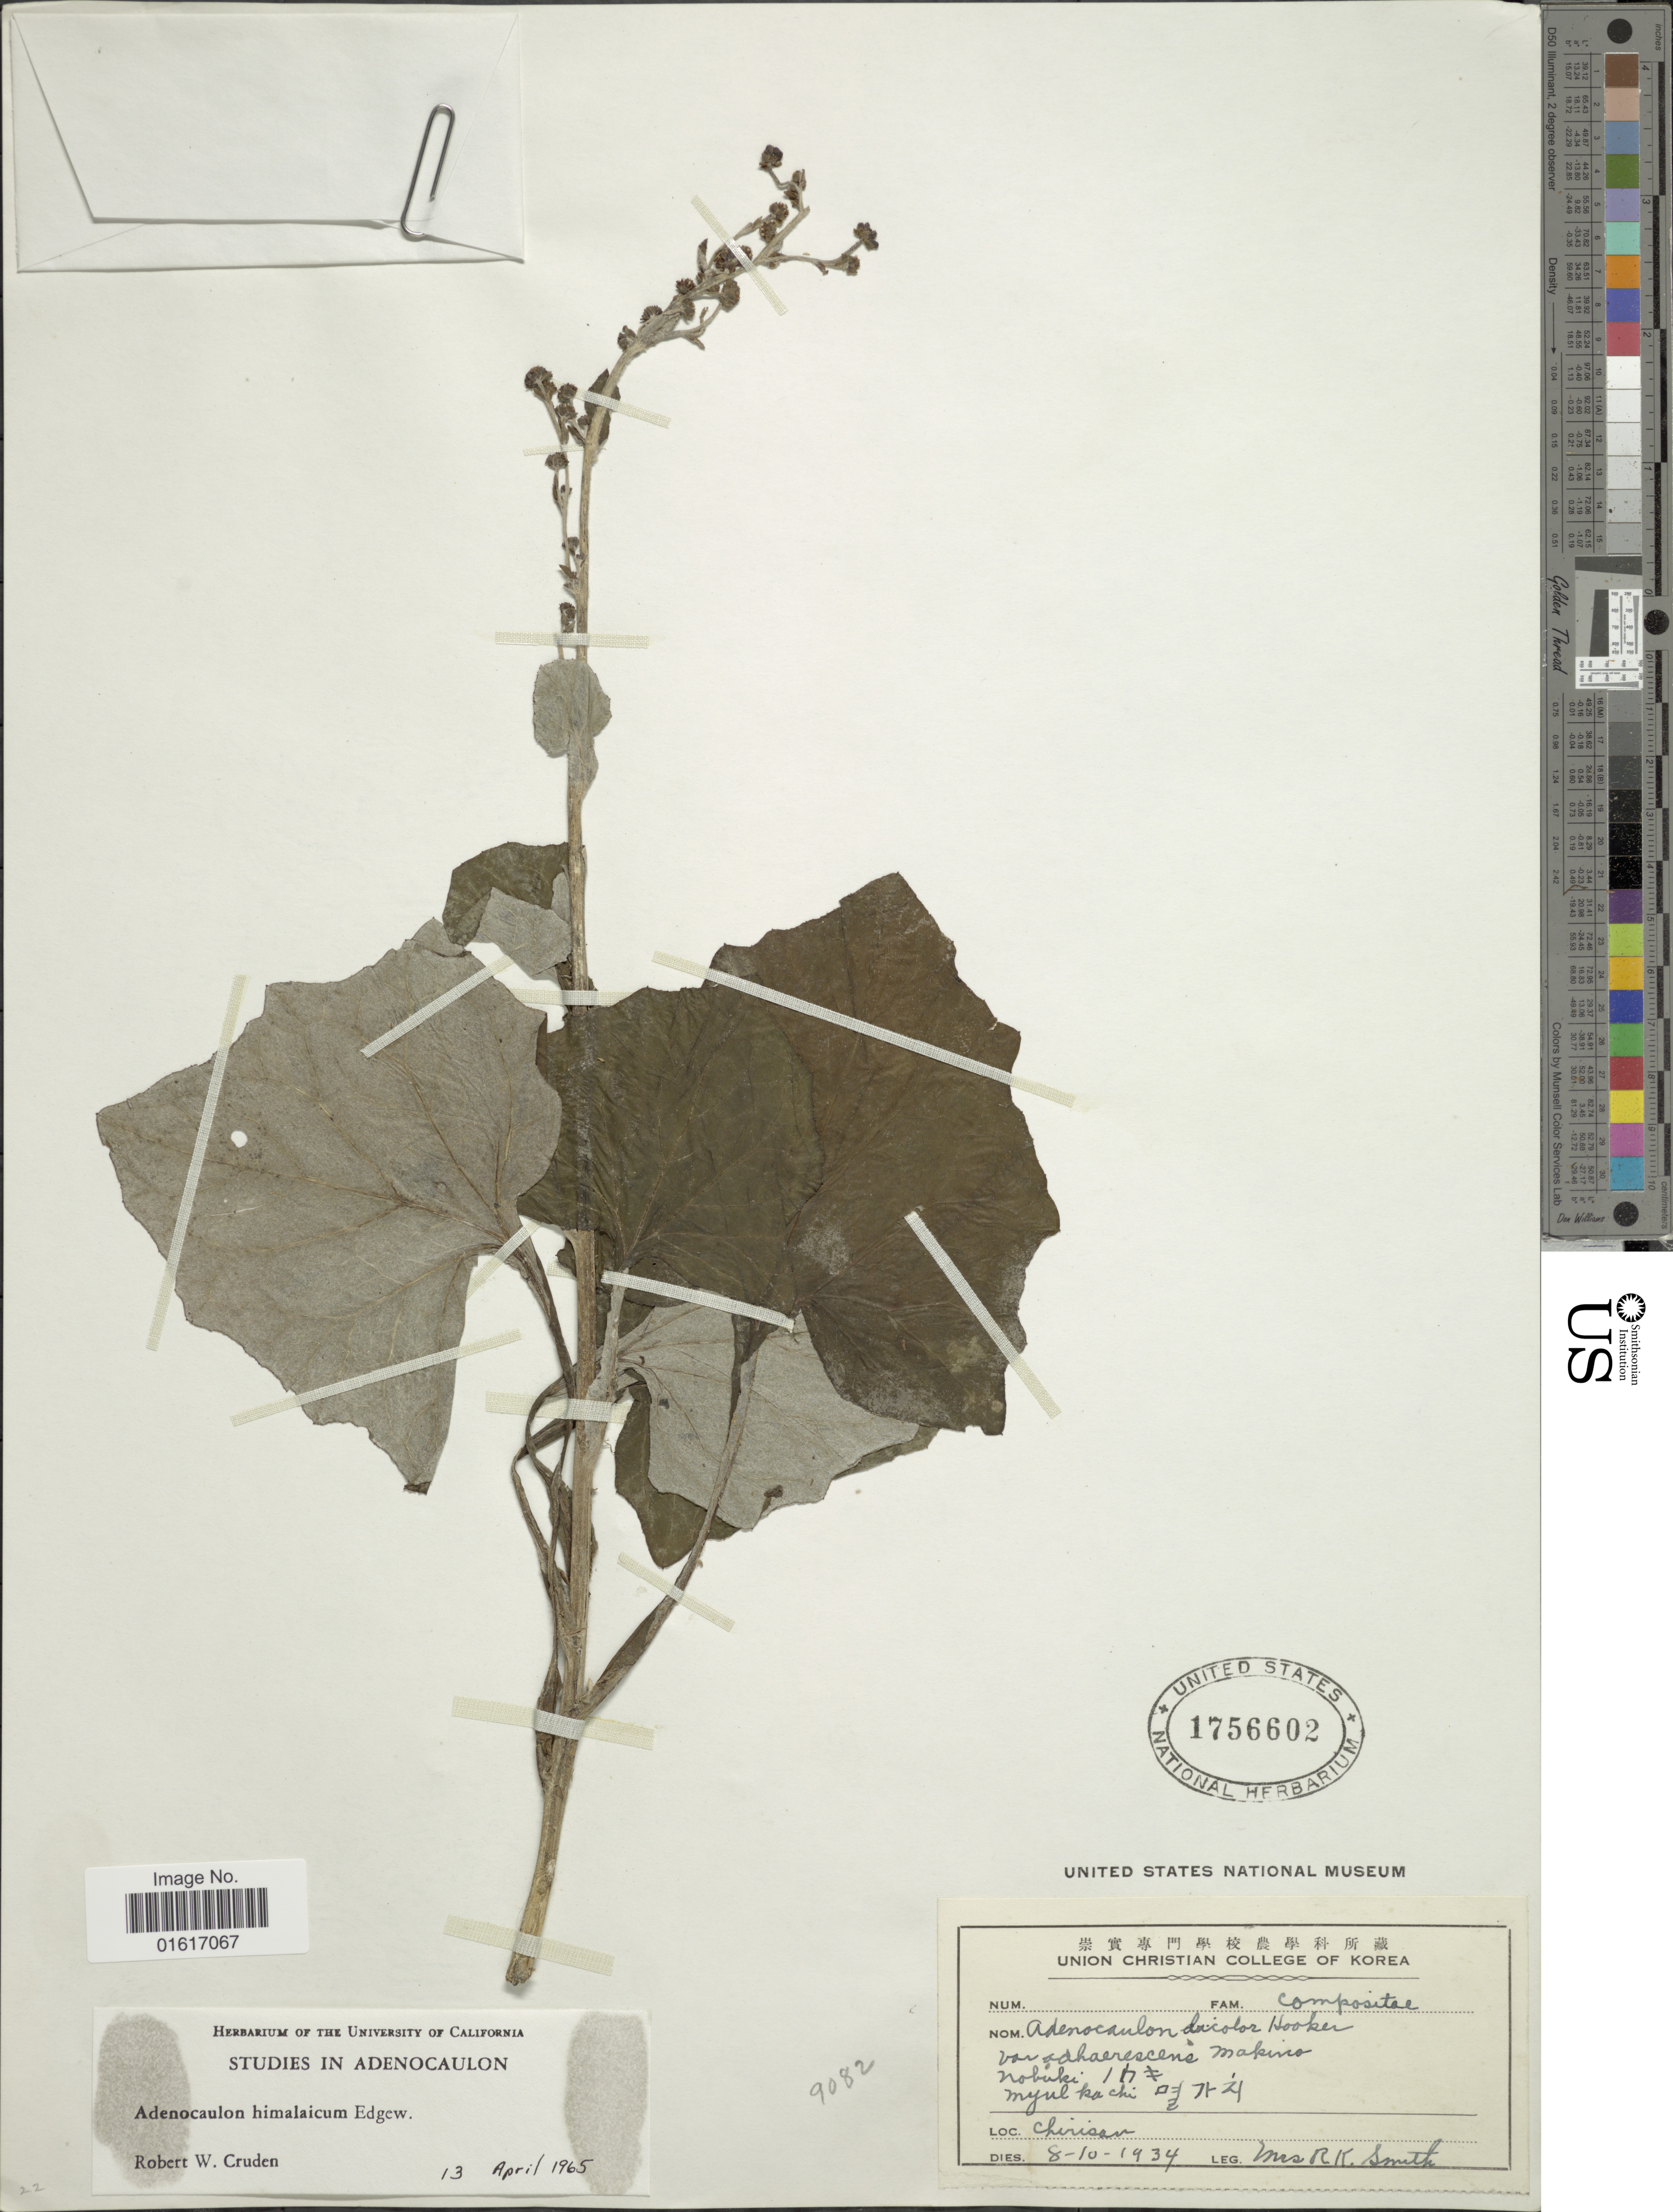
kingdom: Plantae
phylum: Tracheophyta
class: Magnoliopsida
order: Asterales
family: Asteraceae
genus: Adenocaulon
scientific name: Adenocaulon himalaicum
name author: Edgew.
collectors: Mrs. R. K. Smith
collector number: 9082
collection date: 1934-10-08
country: South Korea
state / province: South Gyeongsang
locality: Chirisan (Mt. Jiri)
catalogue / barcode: US 1756602